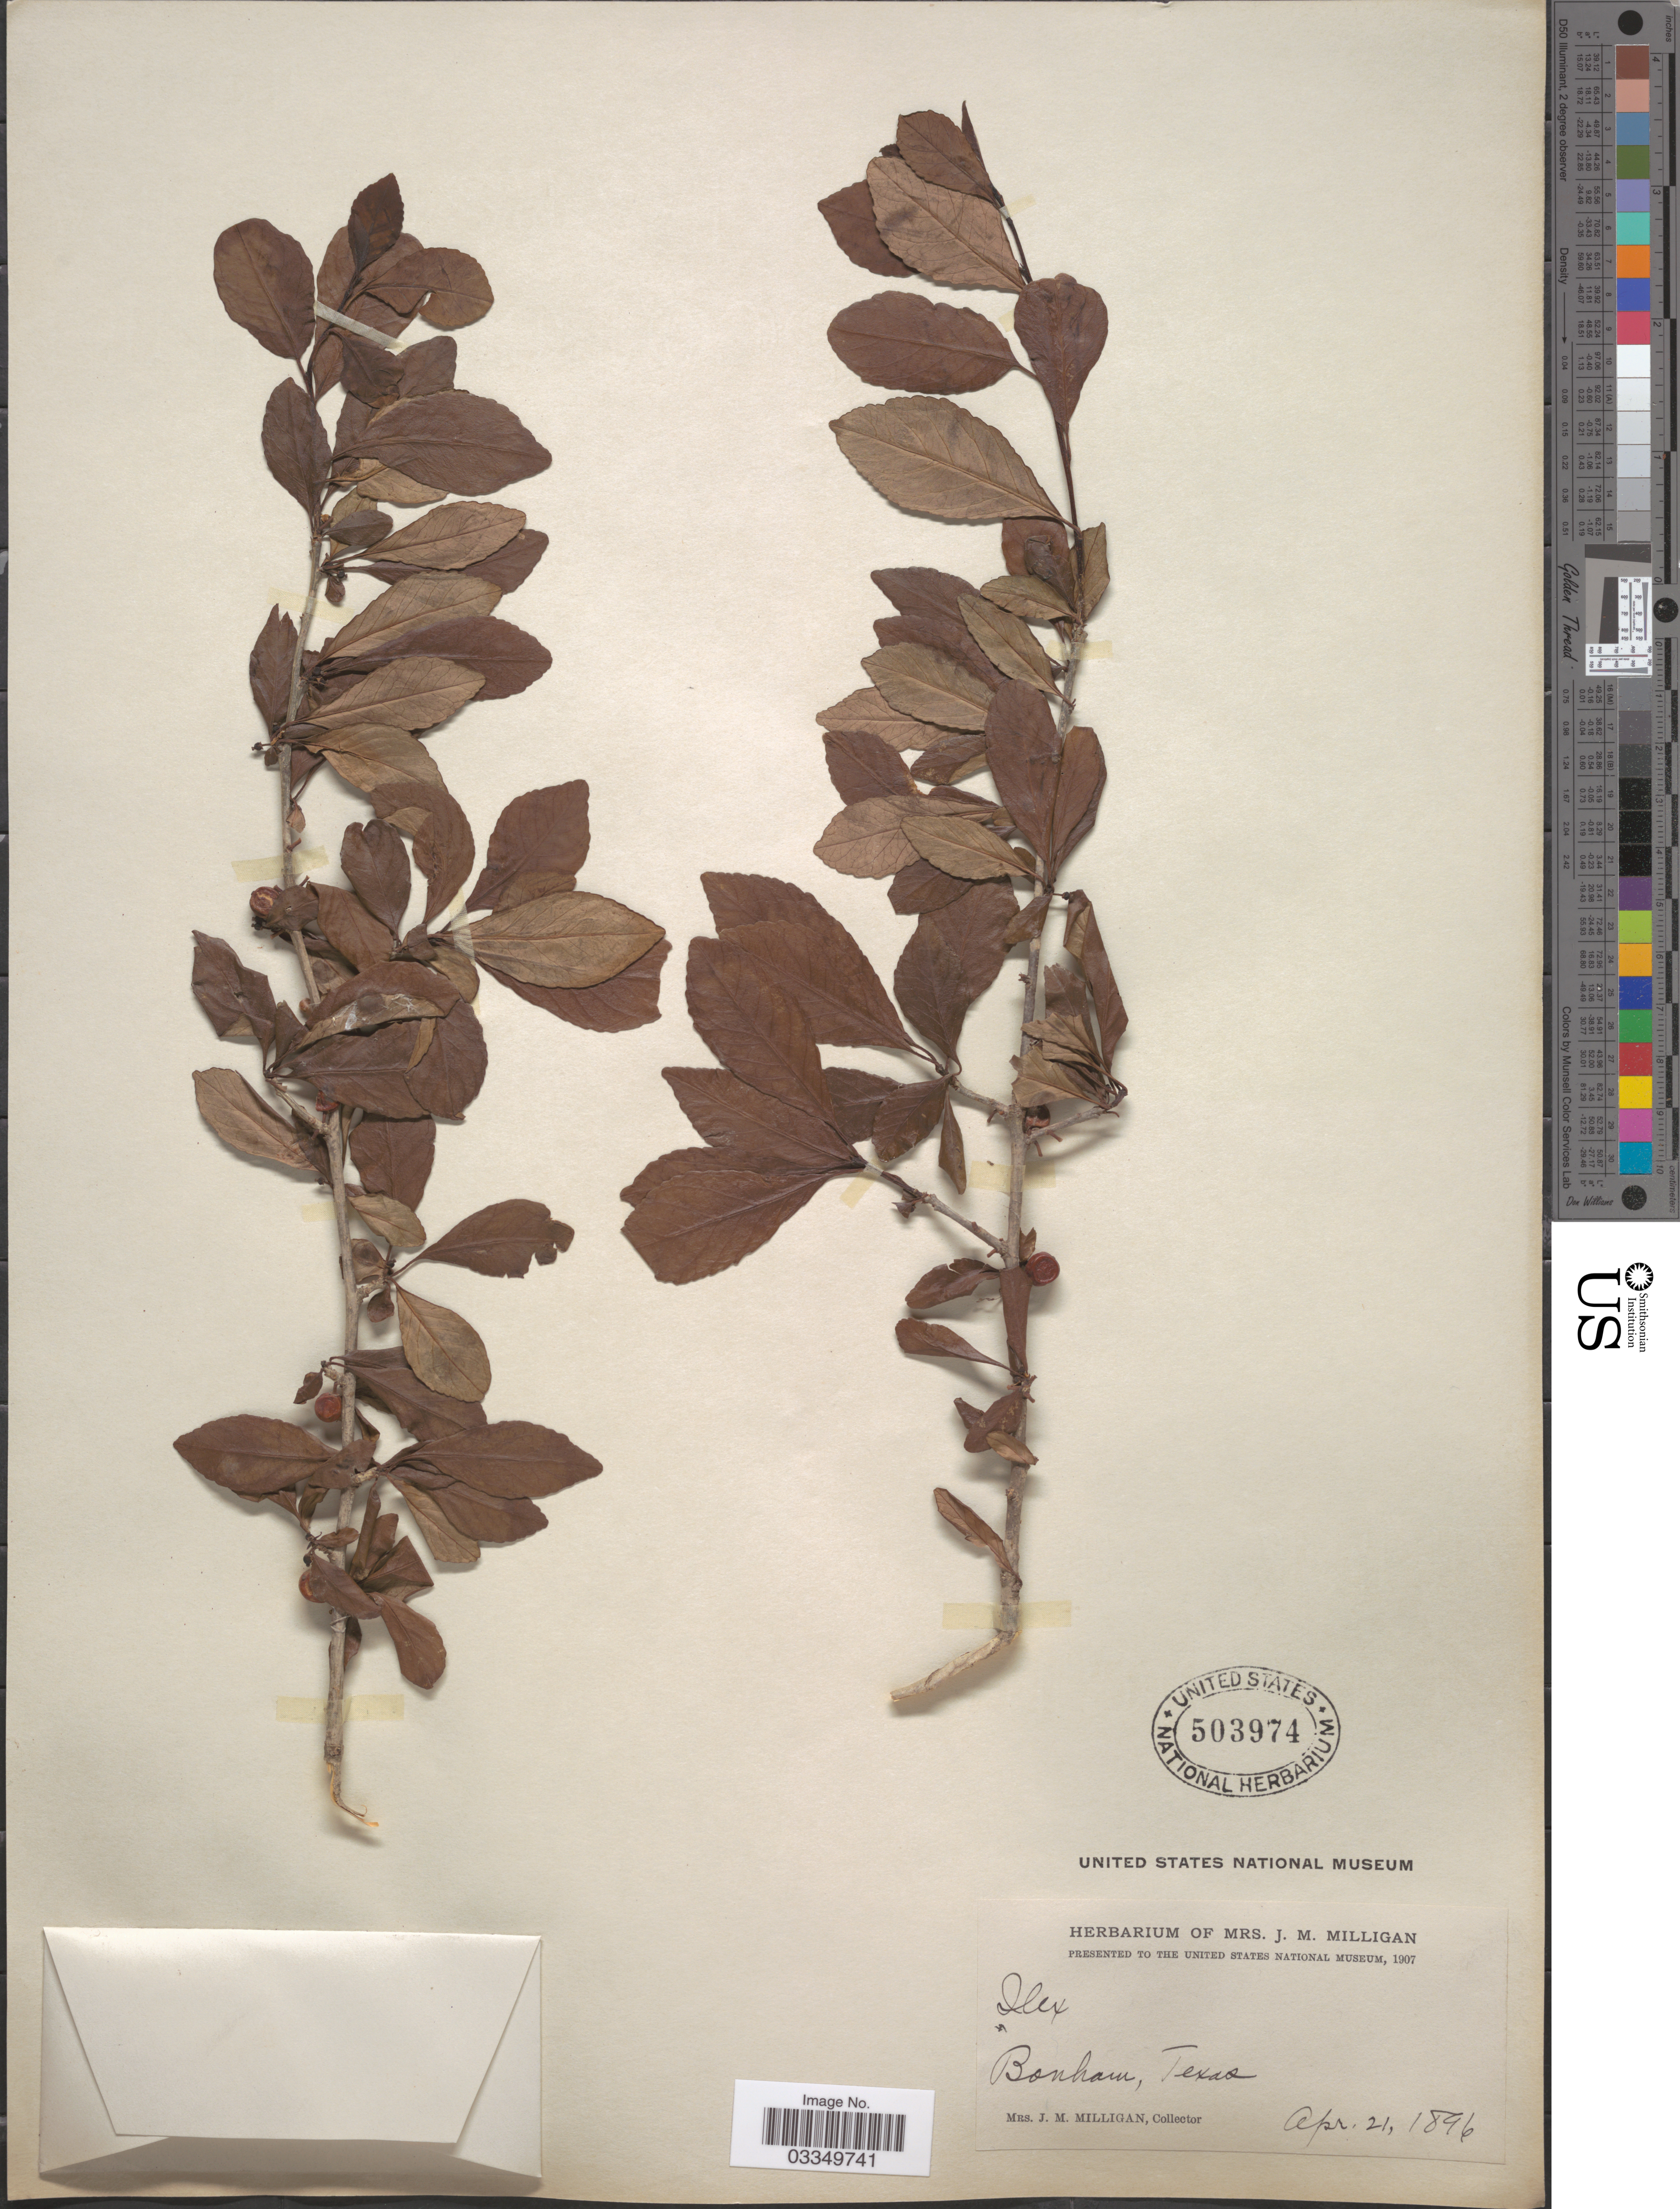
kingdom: Plantae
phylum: Tracheophyta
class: Magnoliopsida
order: Aquifoliales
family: Aquifoliaceae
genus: Ilex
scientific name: Ilex decidua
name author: Walter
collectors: J. Milligan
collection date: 1896-04-21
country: United States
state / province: Texas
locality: Bonham.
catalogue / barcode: US 503974